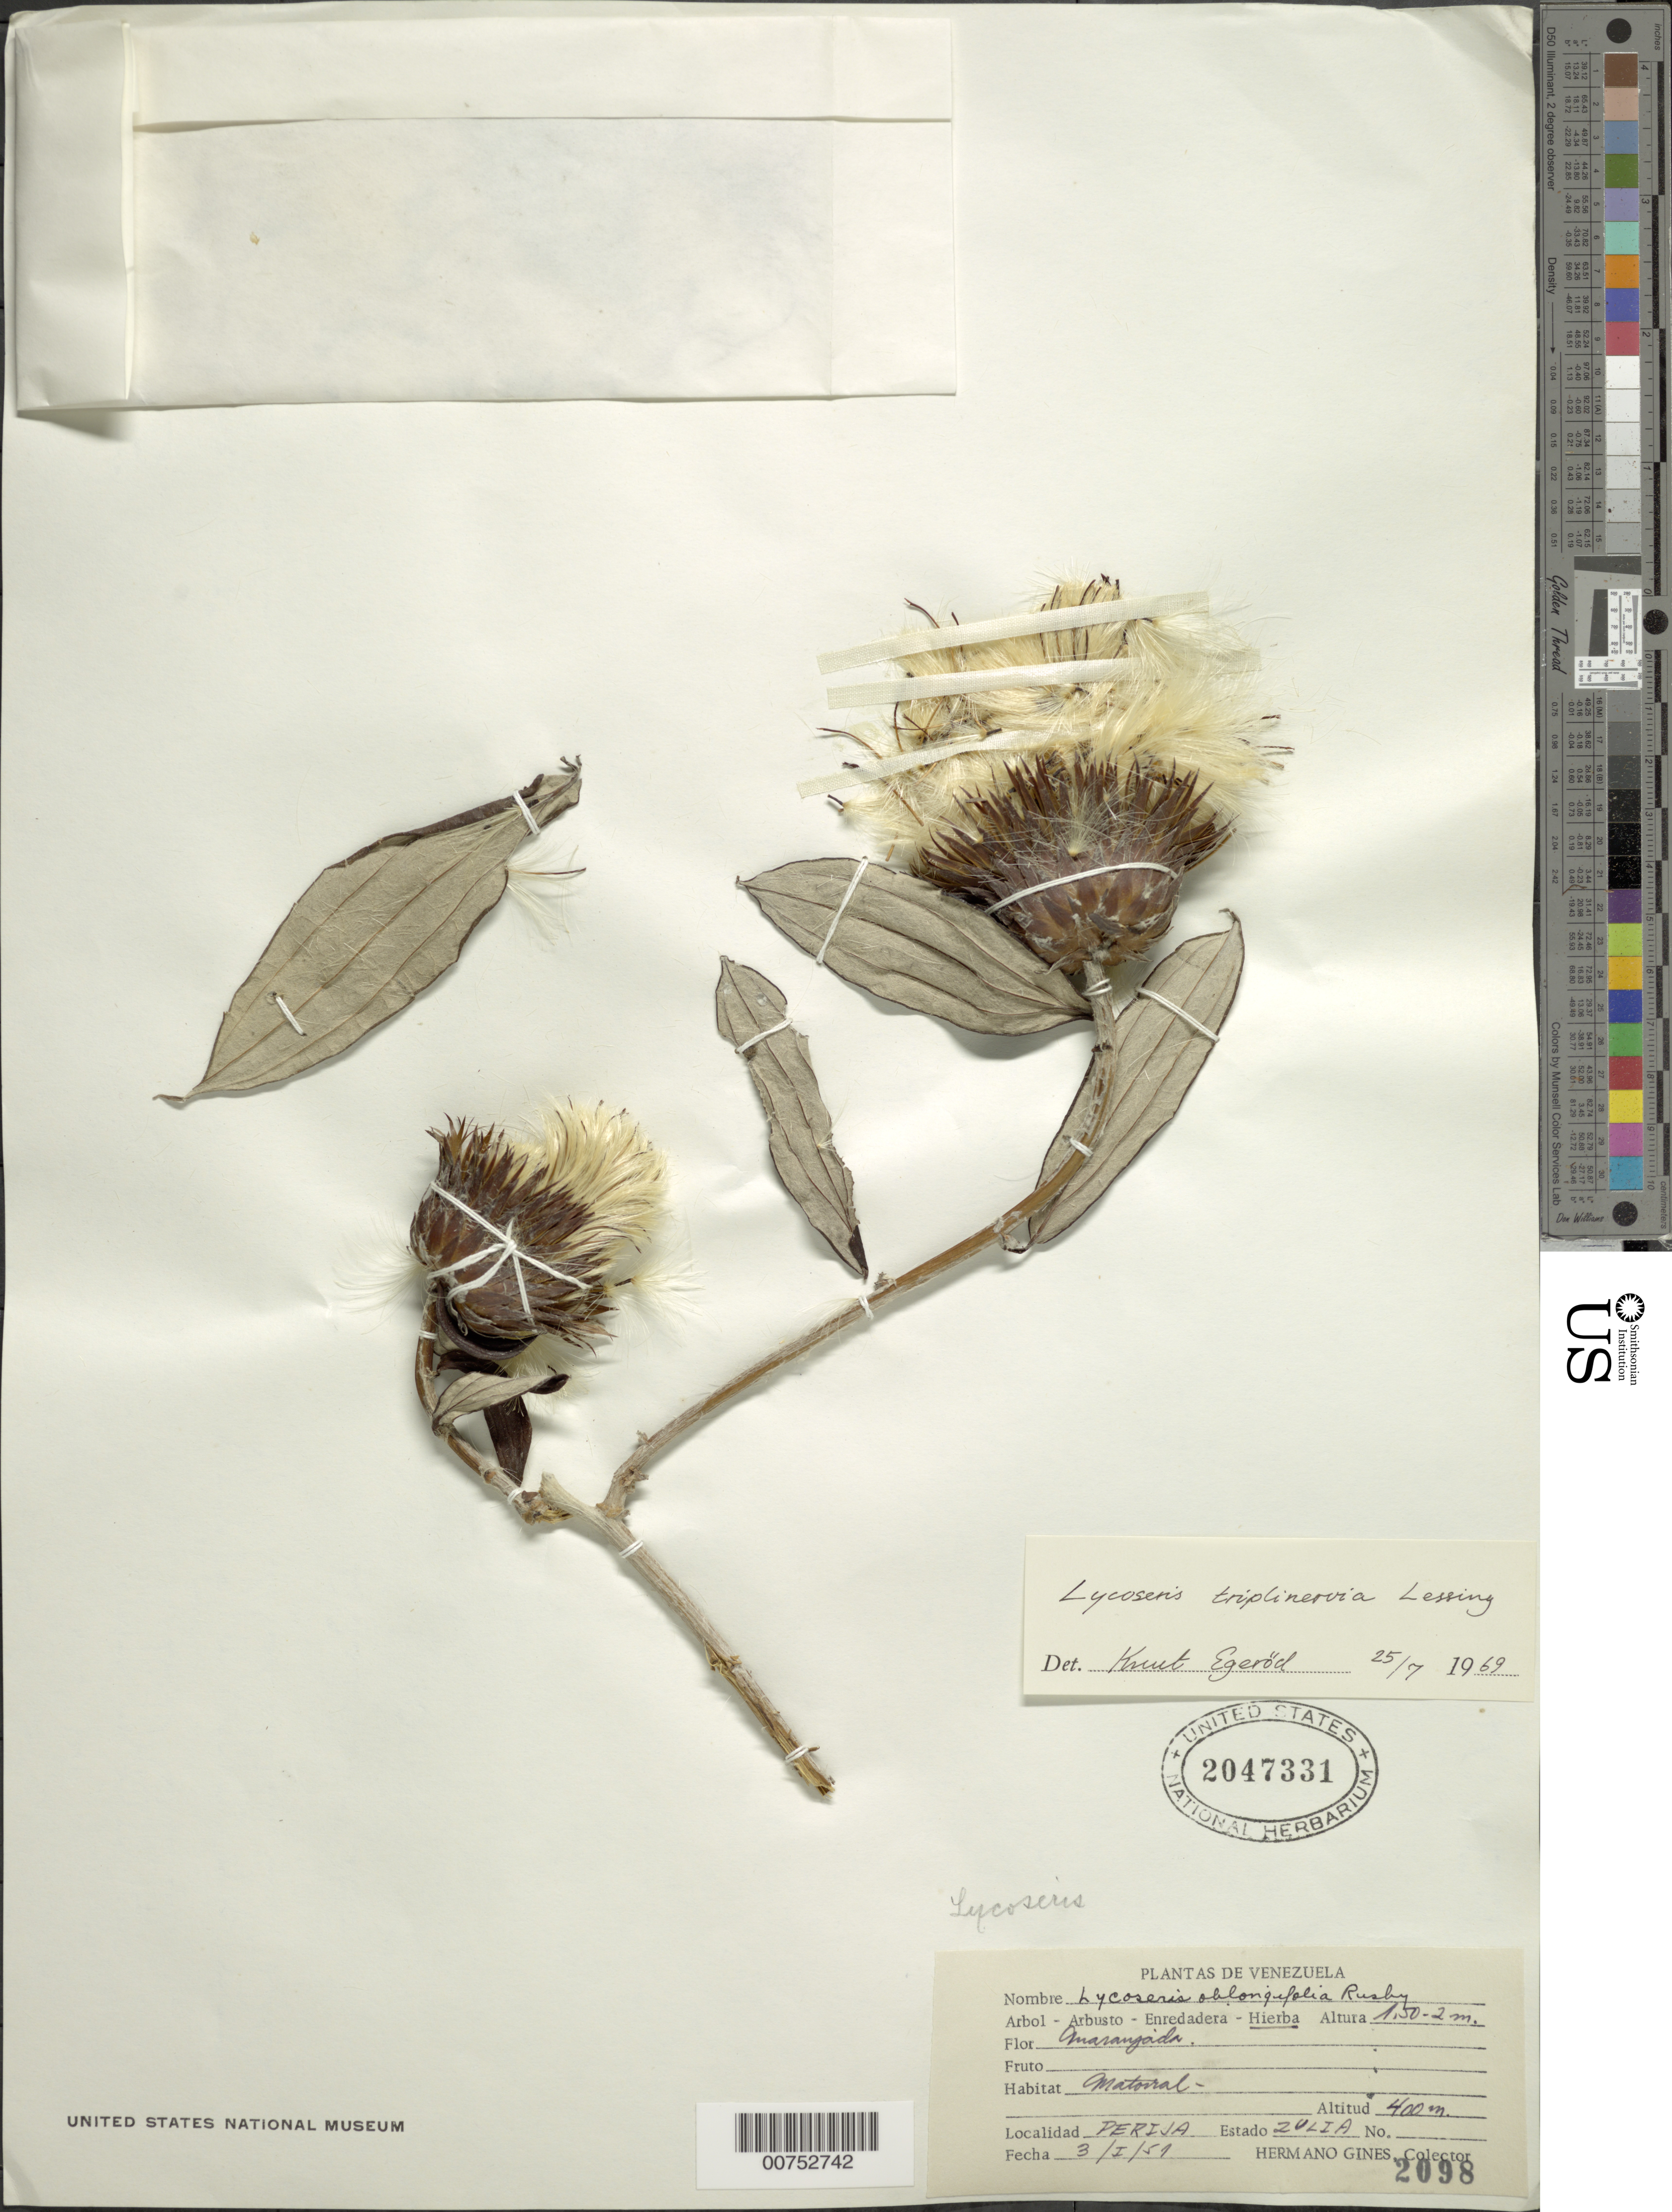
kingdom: Plantae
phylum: Tracheophyta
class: Magnoliopsida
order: Asterales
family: Asteraceae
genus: Lycoseris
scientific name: Lycoseris triplinervia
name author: Less.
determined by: Egerod, Knut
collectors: H. Gines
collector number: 2098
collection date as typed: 1-Jan-51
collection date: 1951-01-01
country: Venezuela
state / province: Zulia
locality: Perija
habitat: Matorral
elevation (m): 400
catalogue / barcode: US 2047331